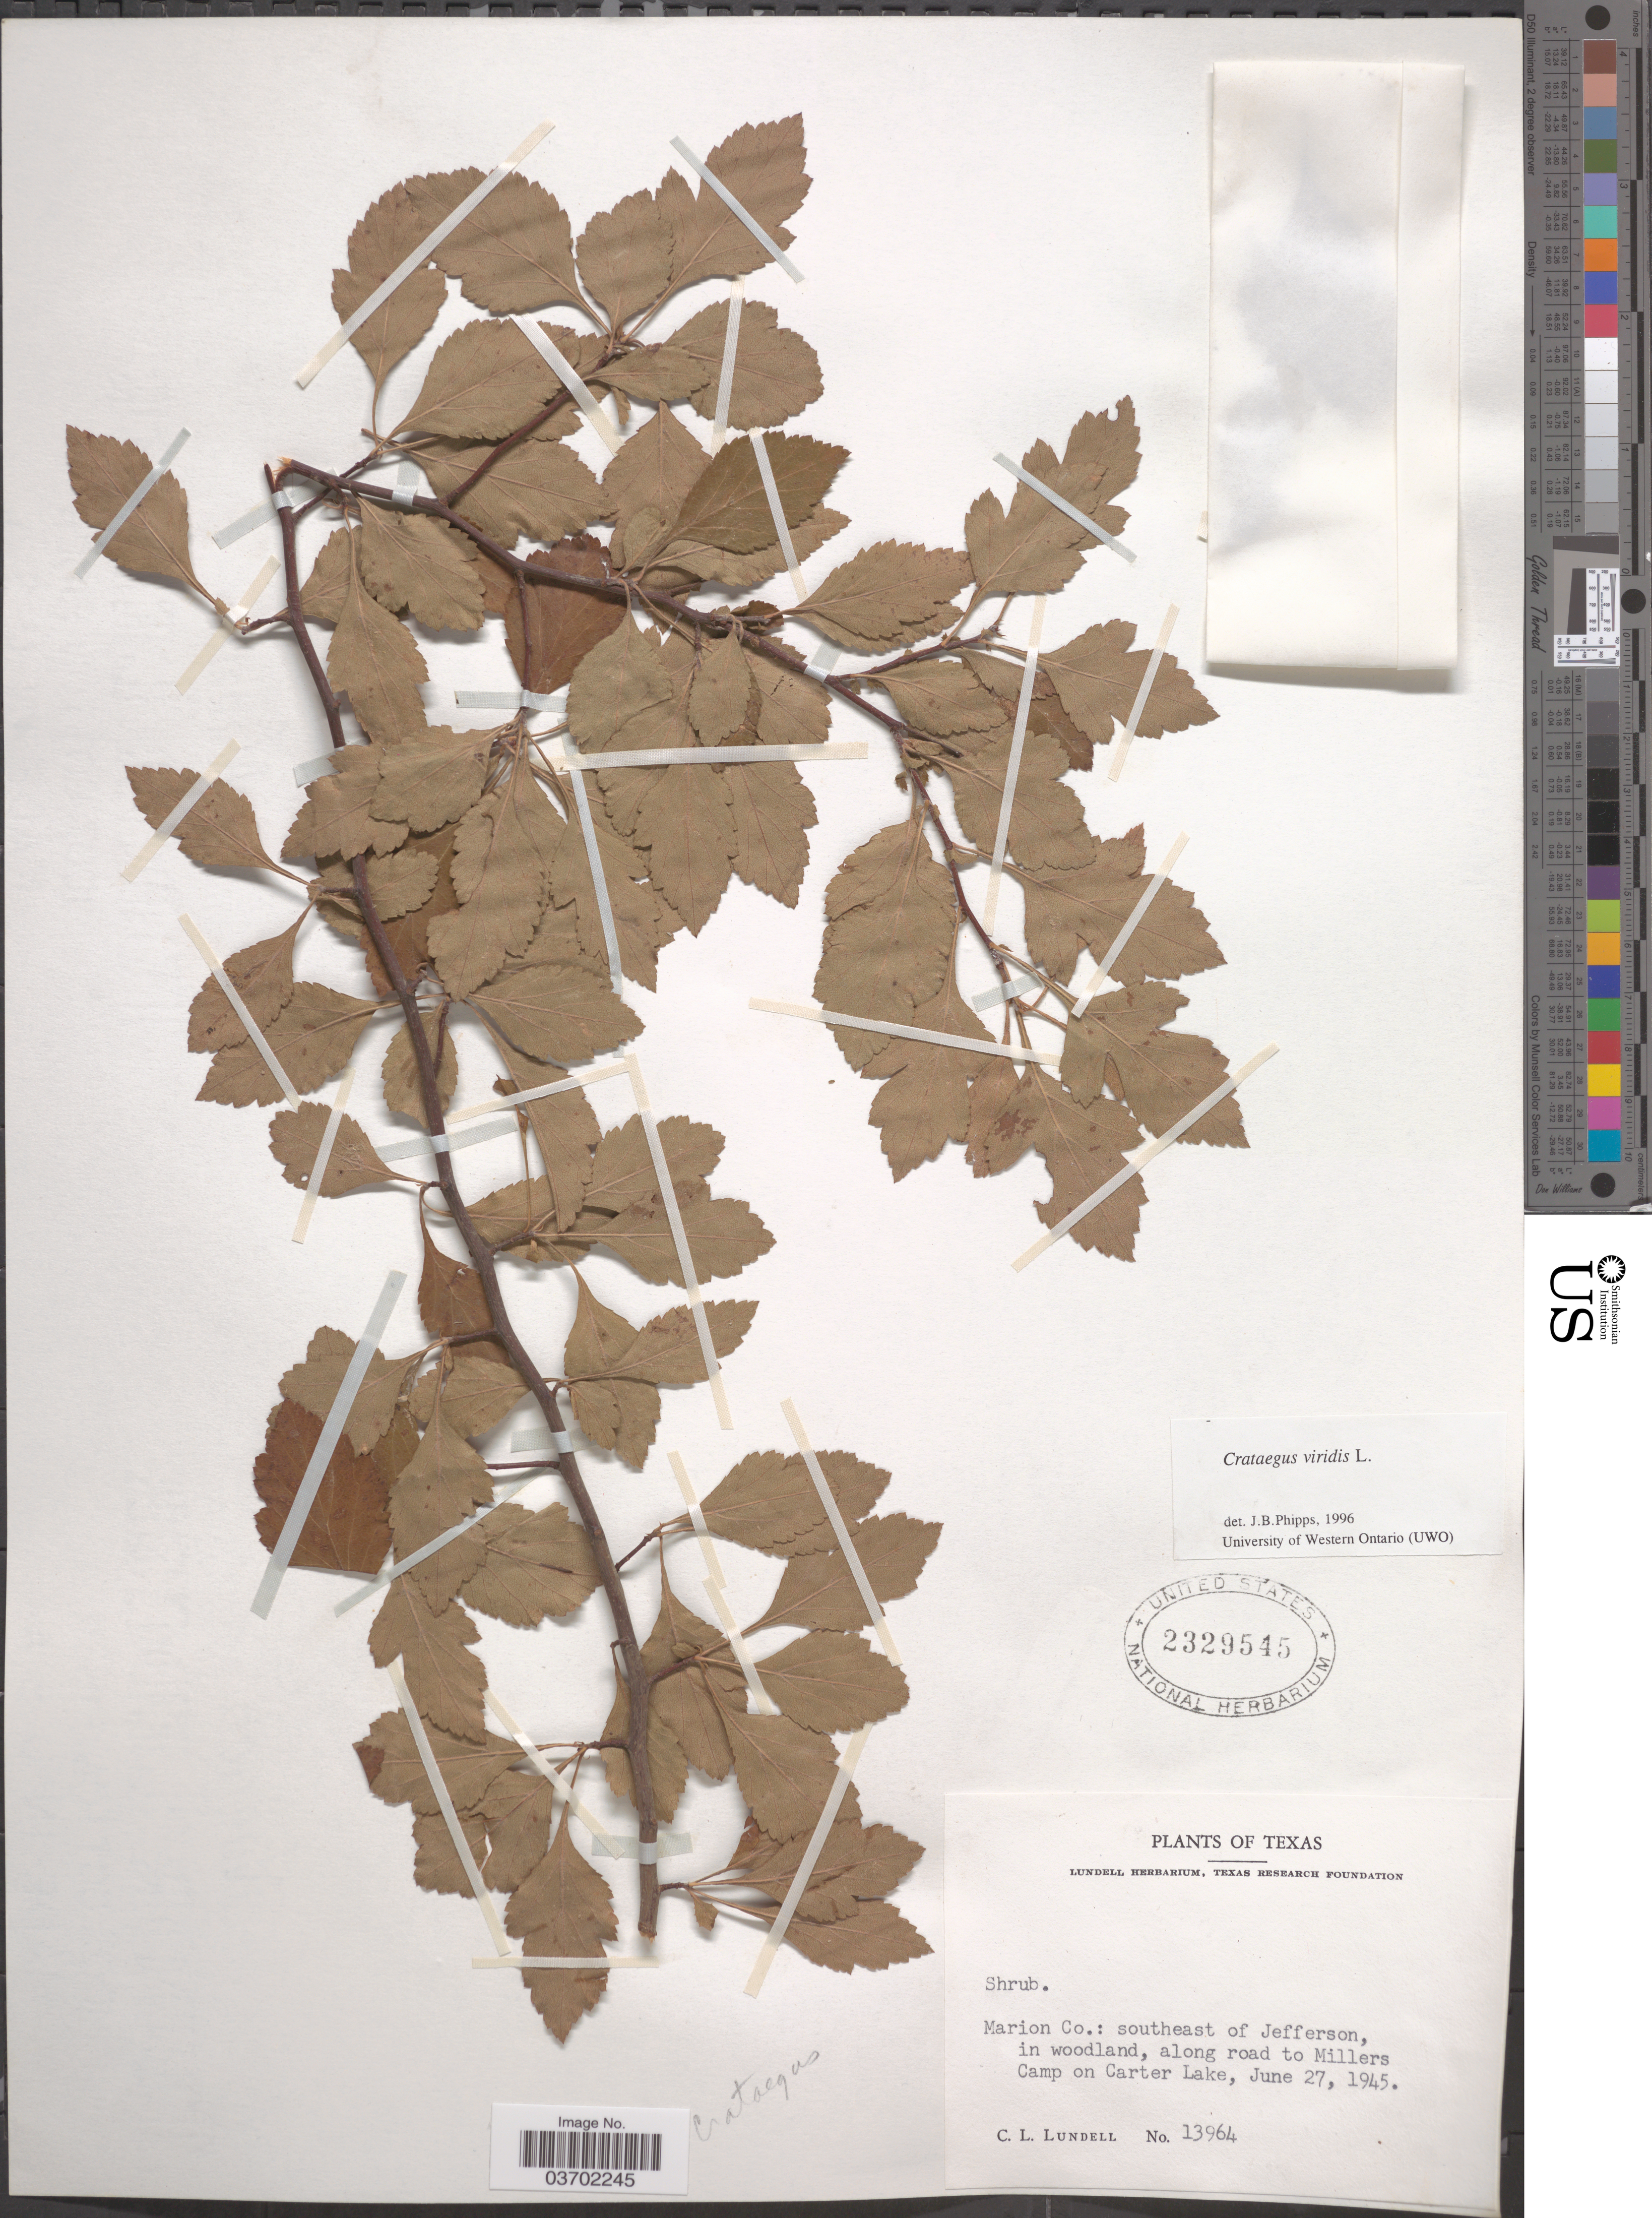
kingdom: Plantae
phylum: Tracheophyta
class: Magnoliopsida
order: Rosales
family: Rosaceae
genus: Crataegus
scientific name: Crataegus viridis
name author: L.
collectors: C. L. Lundell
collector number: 13964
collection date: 1945-06-27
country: United States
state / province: Texas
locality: Marion Co.: southeast of Jefferson, in woodland, along road to Millers Camp on Carter Lake.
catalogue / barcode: US 2329545